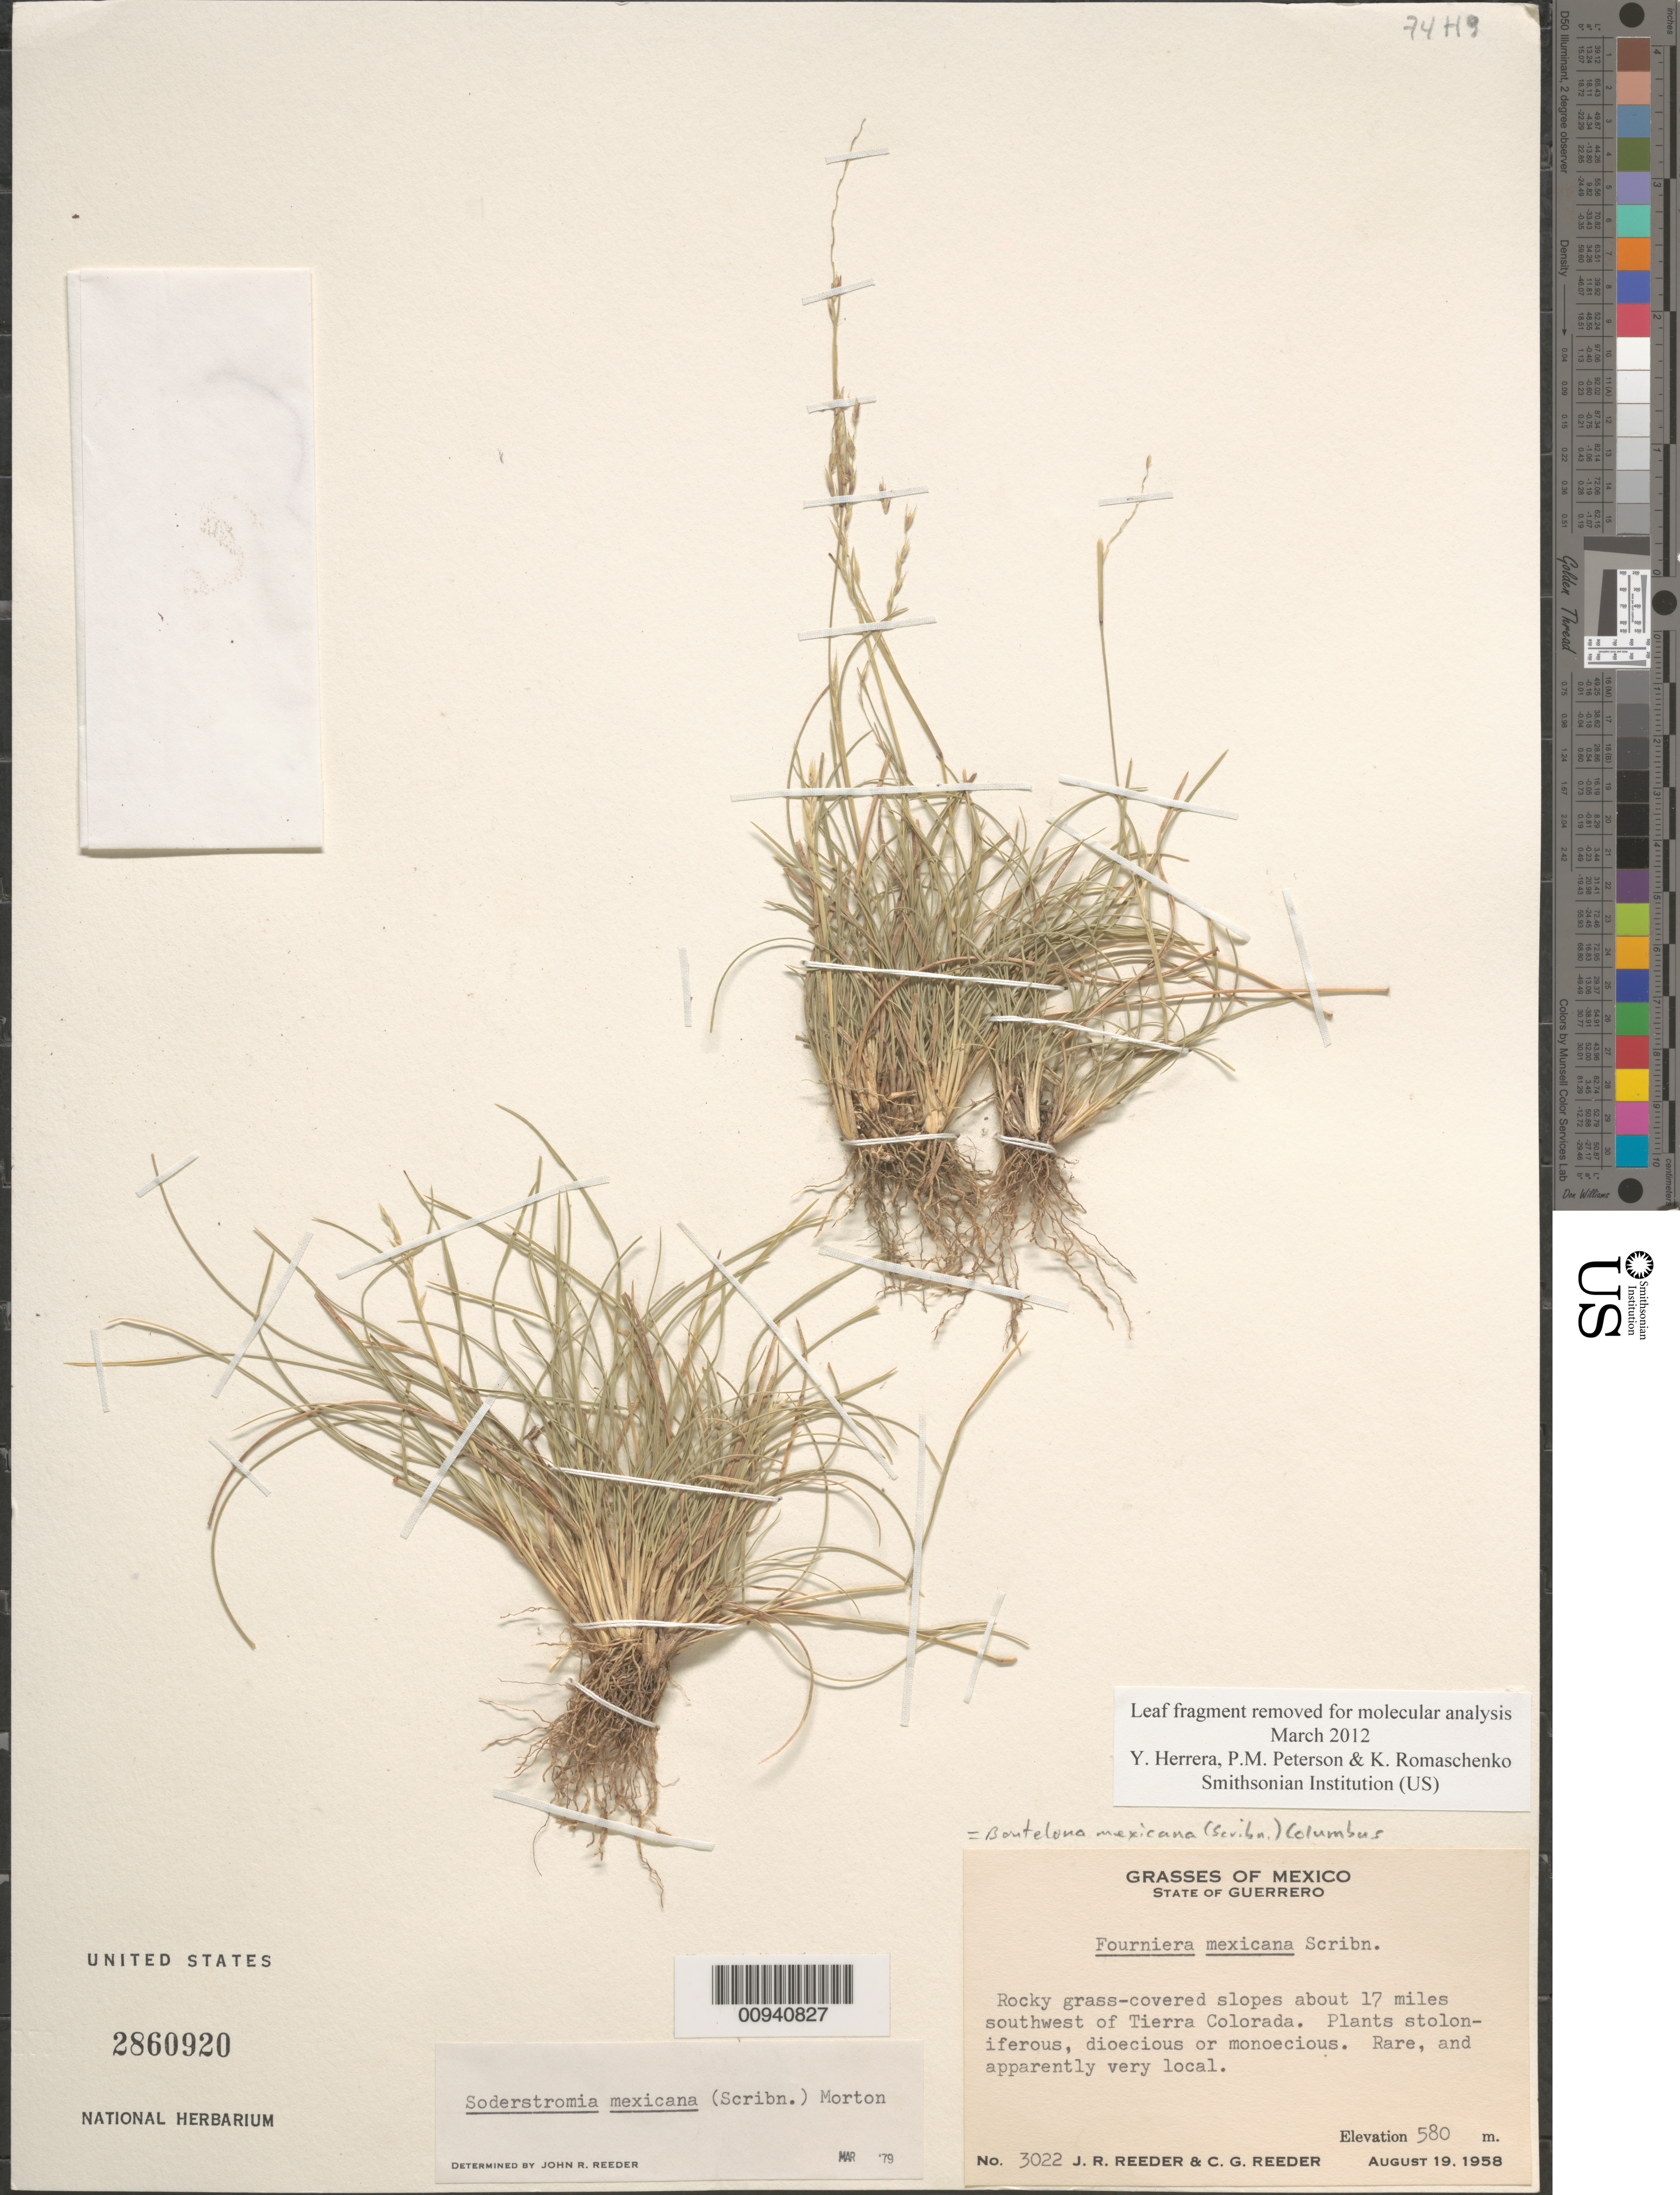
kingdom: Plantae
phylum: Tracheophyta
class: Liliopsida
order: Poales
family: Poaceae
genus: Bouteloua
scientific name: Bouteloua mexicana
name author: (Scribn.) Columbus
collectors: J. R. Reeder & C. G. Reeder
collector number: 3022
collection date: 1958-08-19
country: Mexico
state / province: Guerrero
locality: Rocky grass-covered slopes abouy 17 miles southwest of Tierra Colorado.s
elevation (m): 580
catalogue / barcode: US 2860920